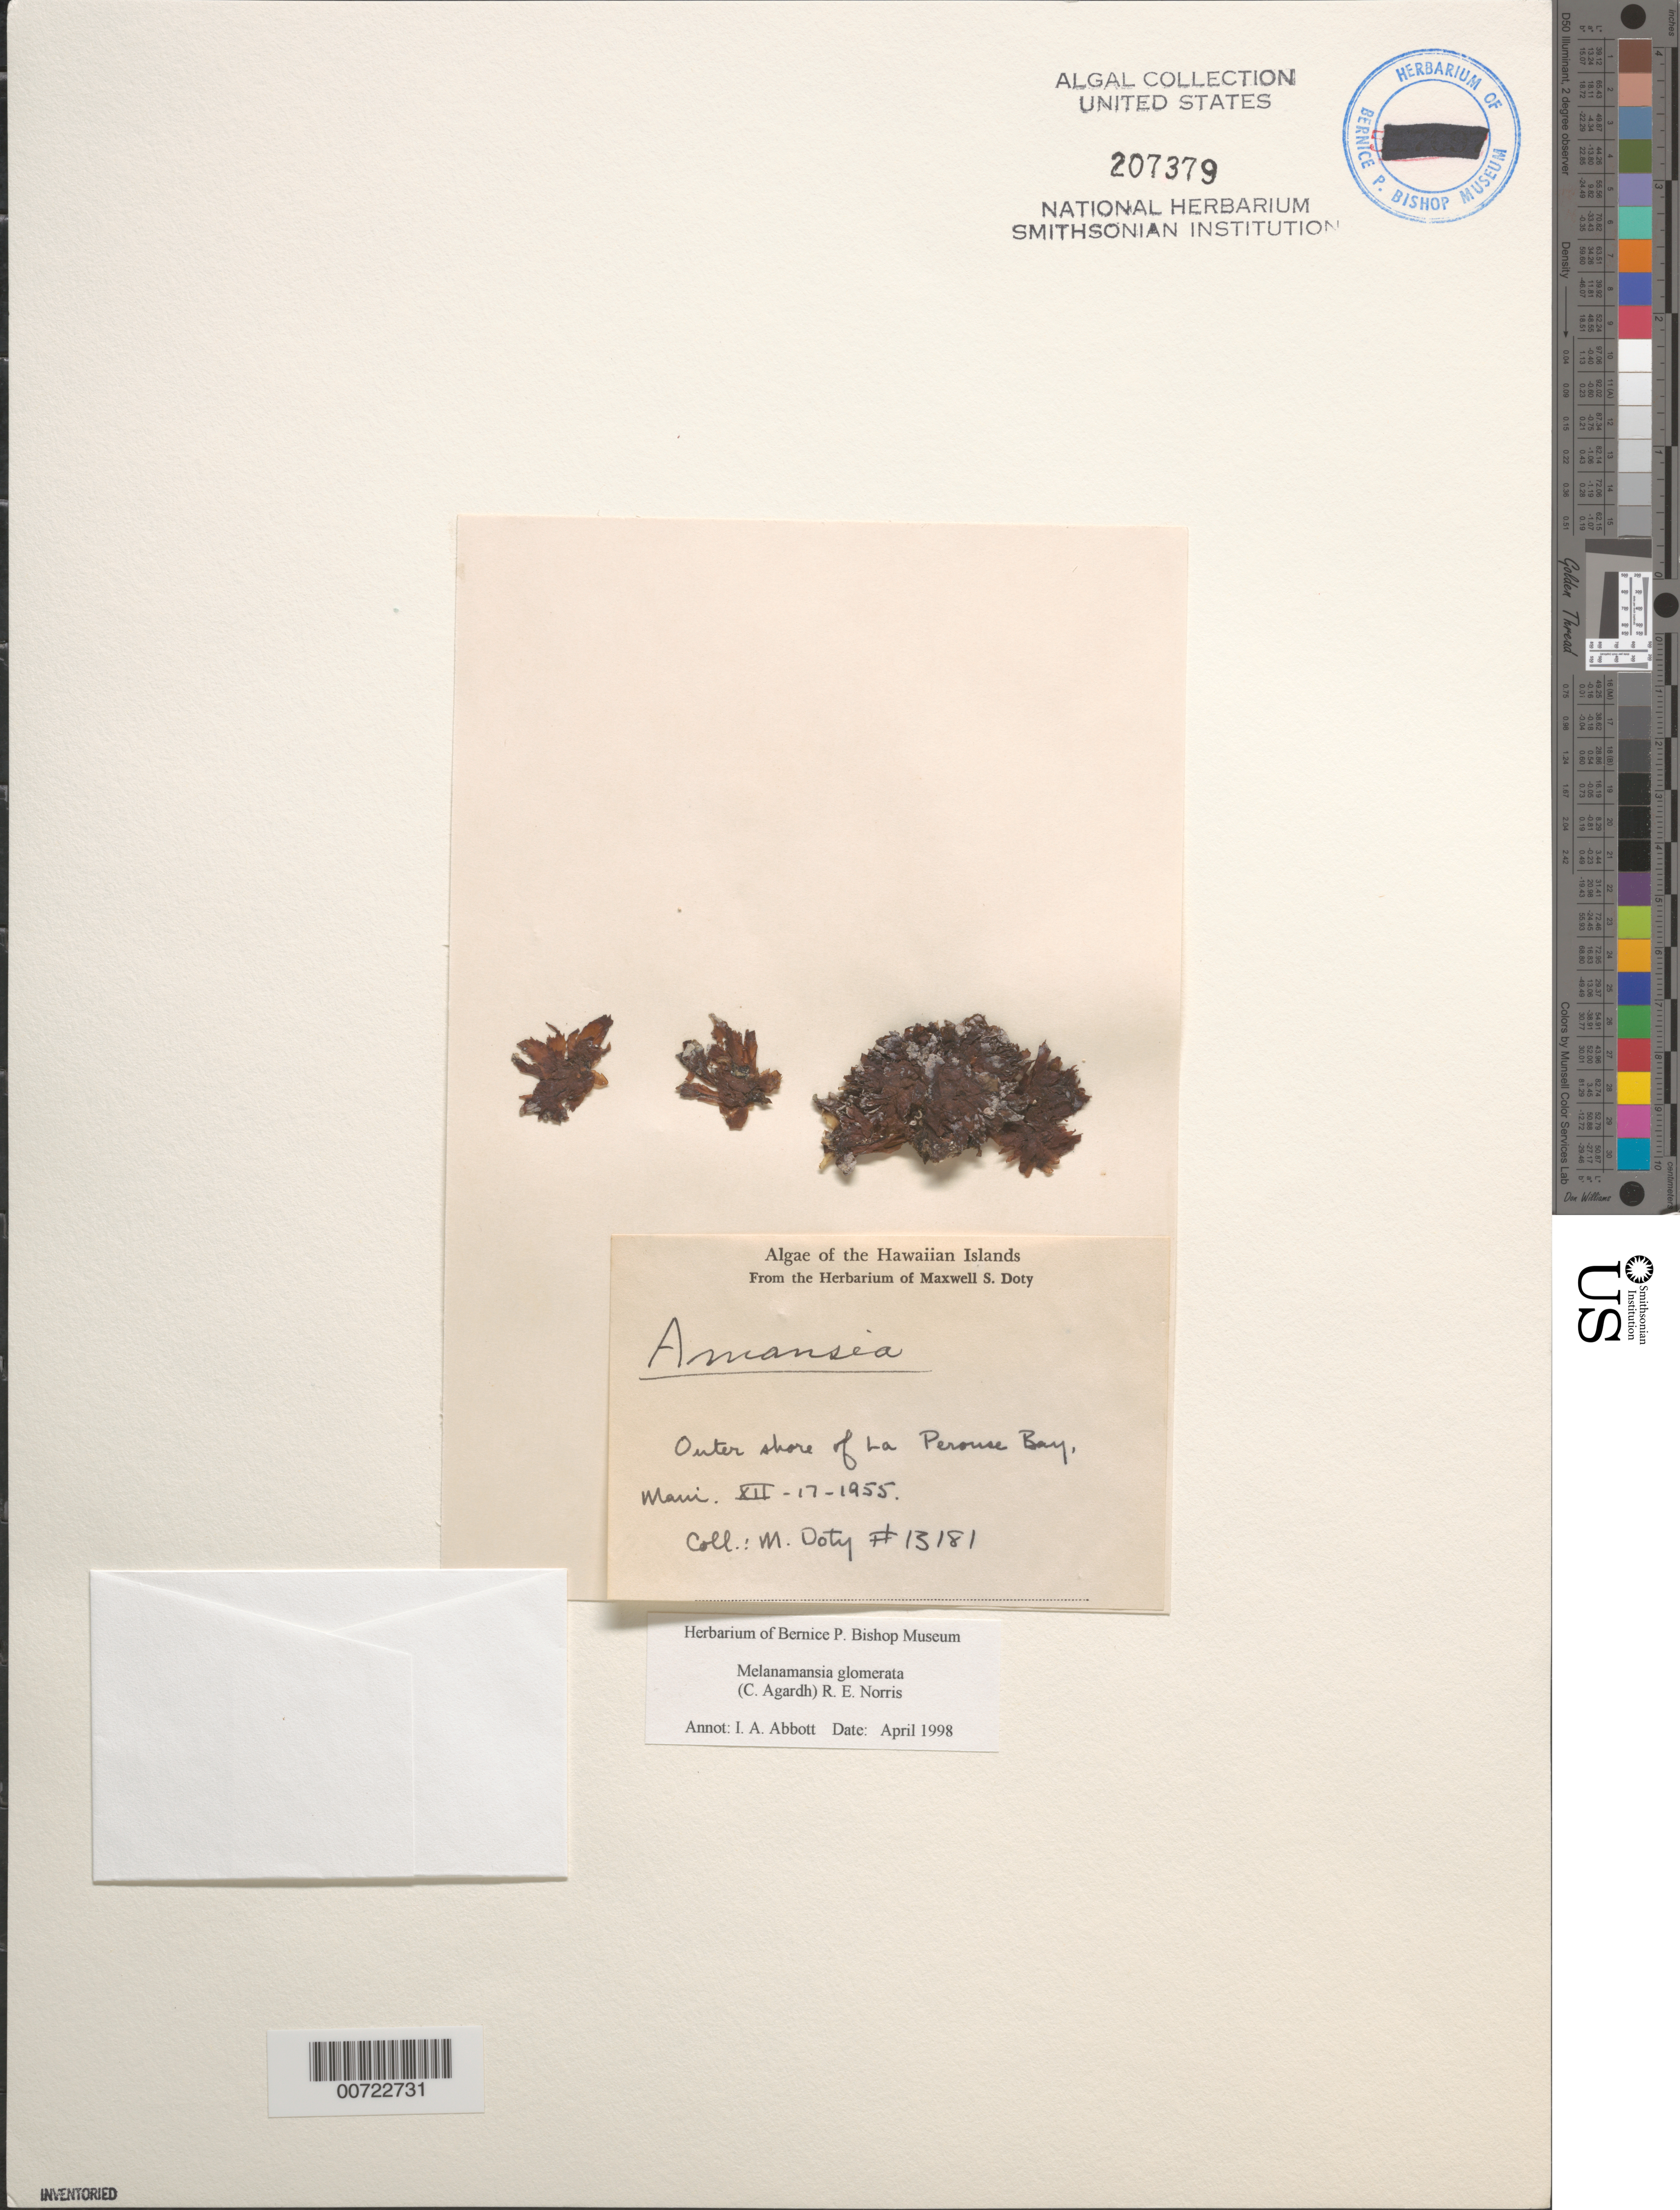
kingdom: Plantae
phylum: Rhodophyta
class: Florideophyceae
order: Ceramiales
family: Rhodomelaceae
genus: Amansia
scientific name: Amansia glomerata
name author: C. Agardh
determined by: Algae name updating Project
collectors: M. S. Doty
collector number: MSD 13181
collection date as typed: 17 Dec 1955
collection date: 1955-12-17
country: United States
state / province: Hawaii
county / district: Maui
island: Maui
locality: La Perouse Bay, outer shore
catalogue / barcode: US 207379